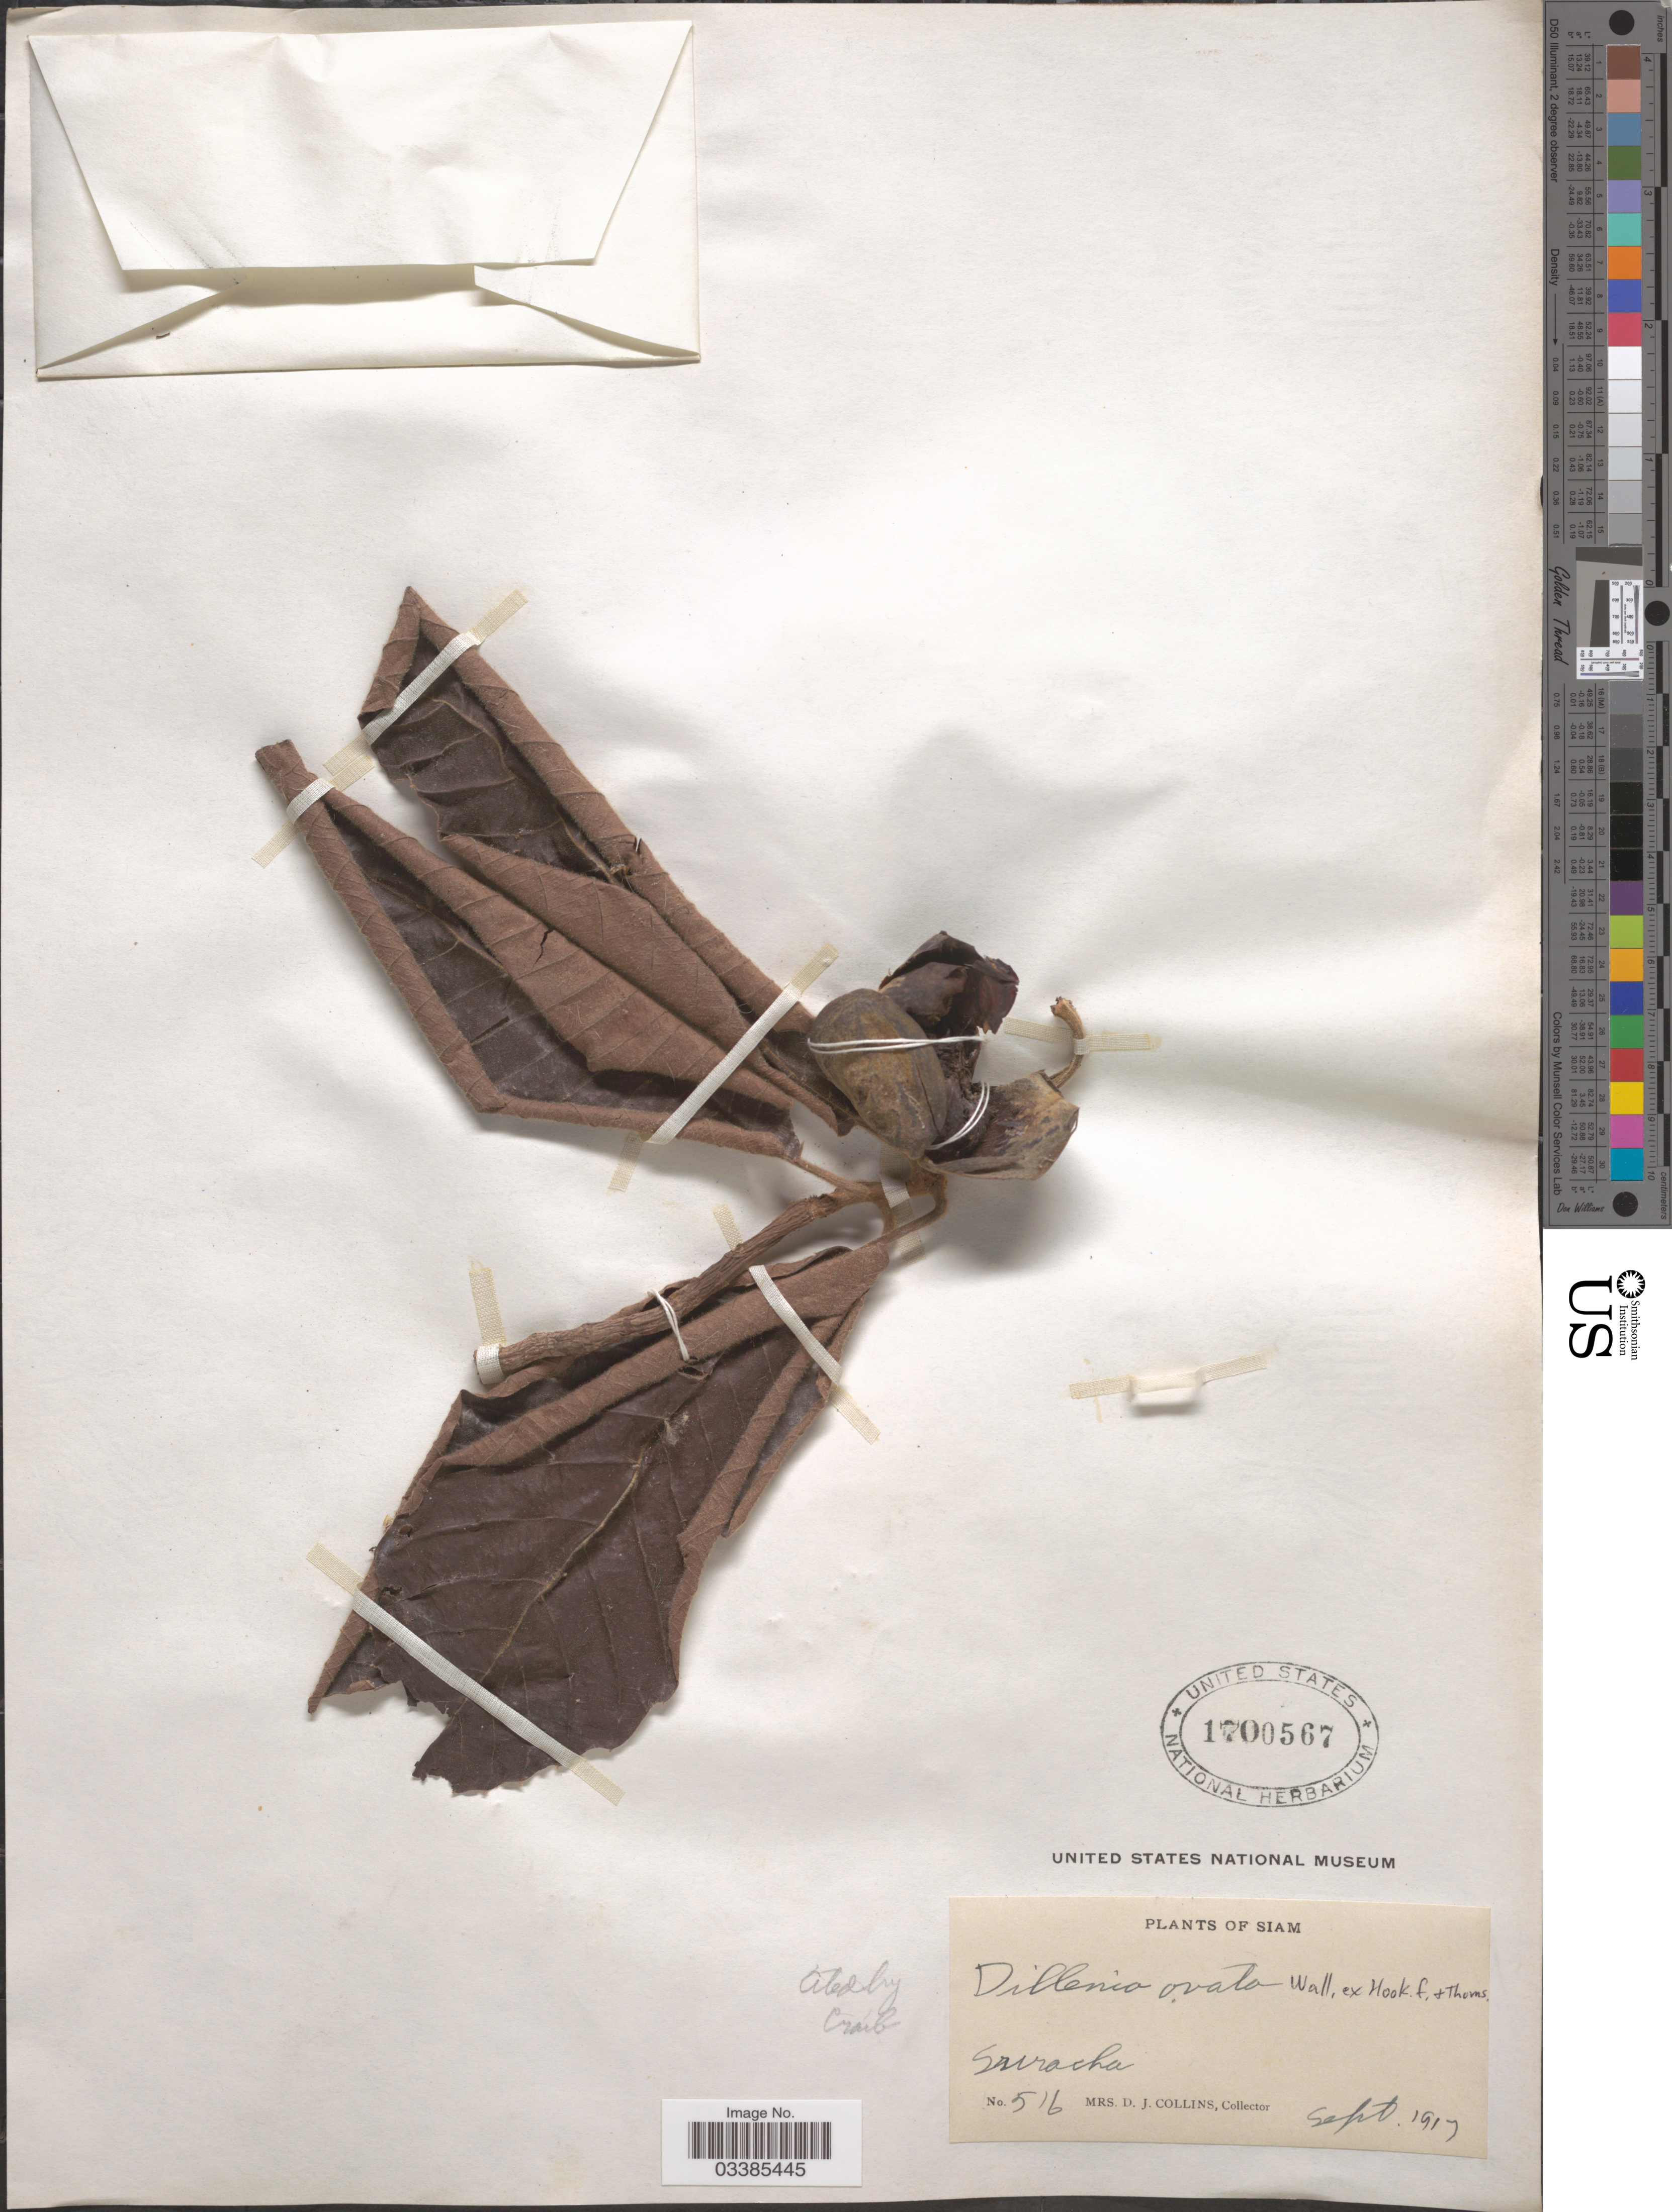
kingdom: Plantae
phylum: Tracheophyta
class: Magnoliopsida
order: Dilleniales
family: Dilleniaceae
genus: Dillenia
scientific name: Dillenia ovata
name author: Wall. ex Hook. f. & Thoms.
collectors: Mrs. D. J. Collins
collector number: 516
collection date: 1917-09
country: Thailand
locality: Siam, Sriracha.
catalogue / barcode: US 1700567